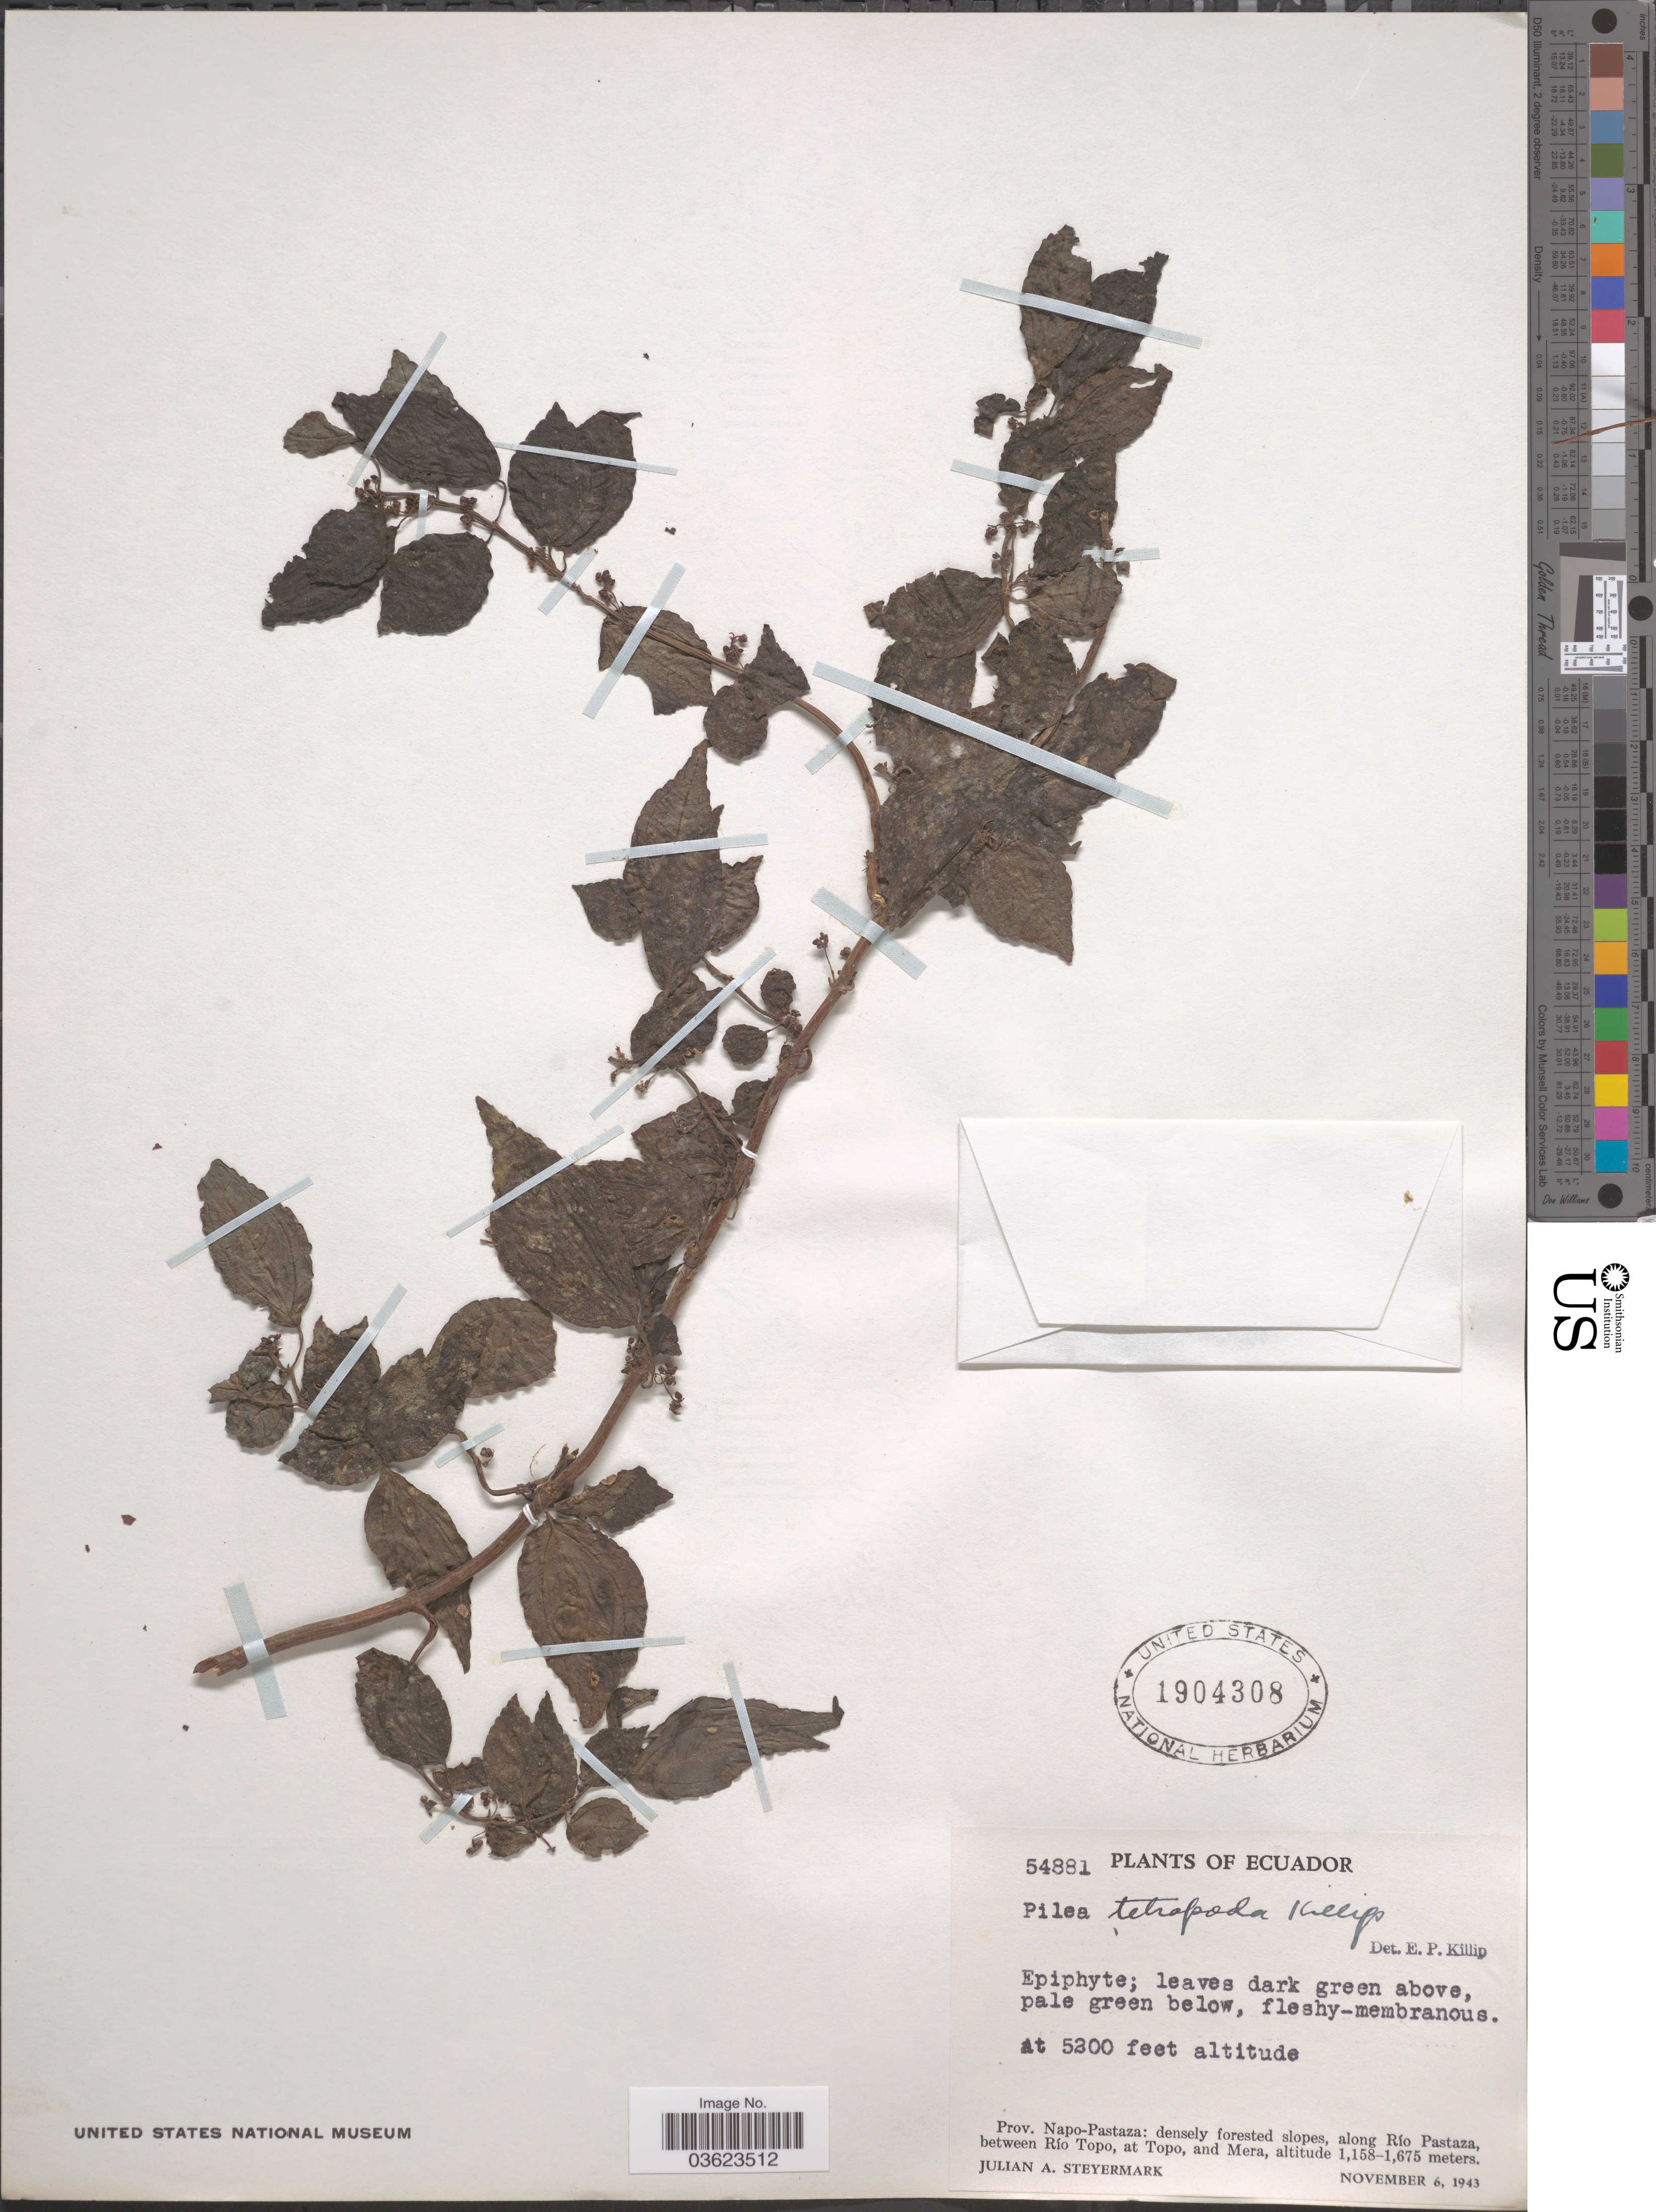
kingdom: Plantae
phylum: Tracheophyta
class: Magnoliopsida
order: Rosales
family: Urticaceae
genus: Pilea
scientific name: Pilea tetrapoda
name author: Killip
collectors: J. Steyermark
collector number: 54881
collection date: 1943-11-06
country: Ecuador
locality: Prov. Napo-Pastaza: densely forested slopes, along Río Pastaza, between Río Topo, at Topo, and Mera.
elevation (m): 1158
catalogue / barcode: US 1904308